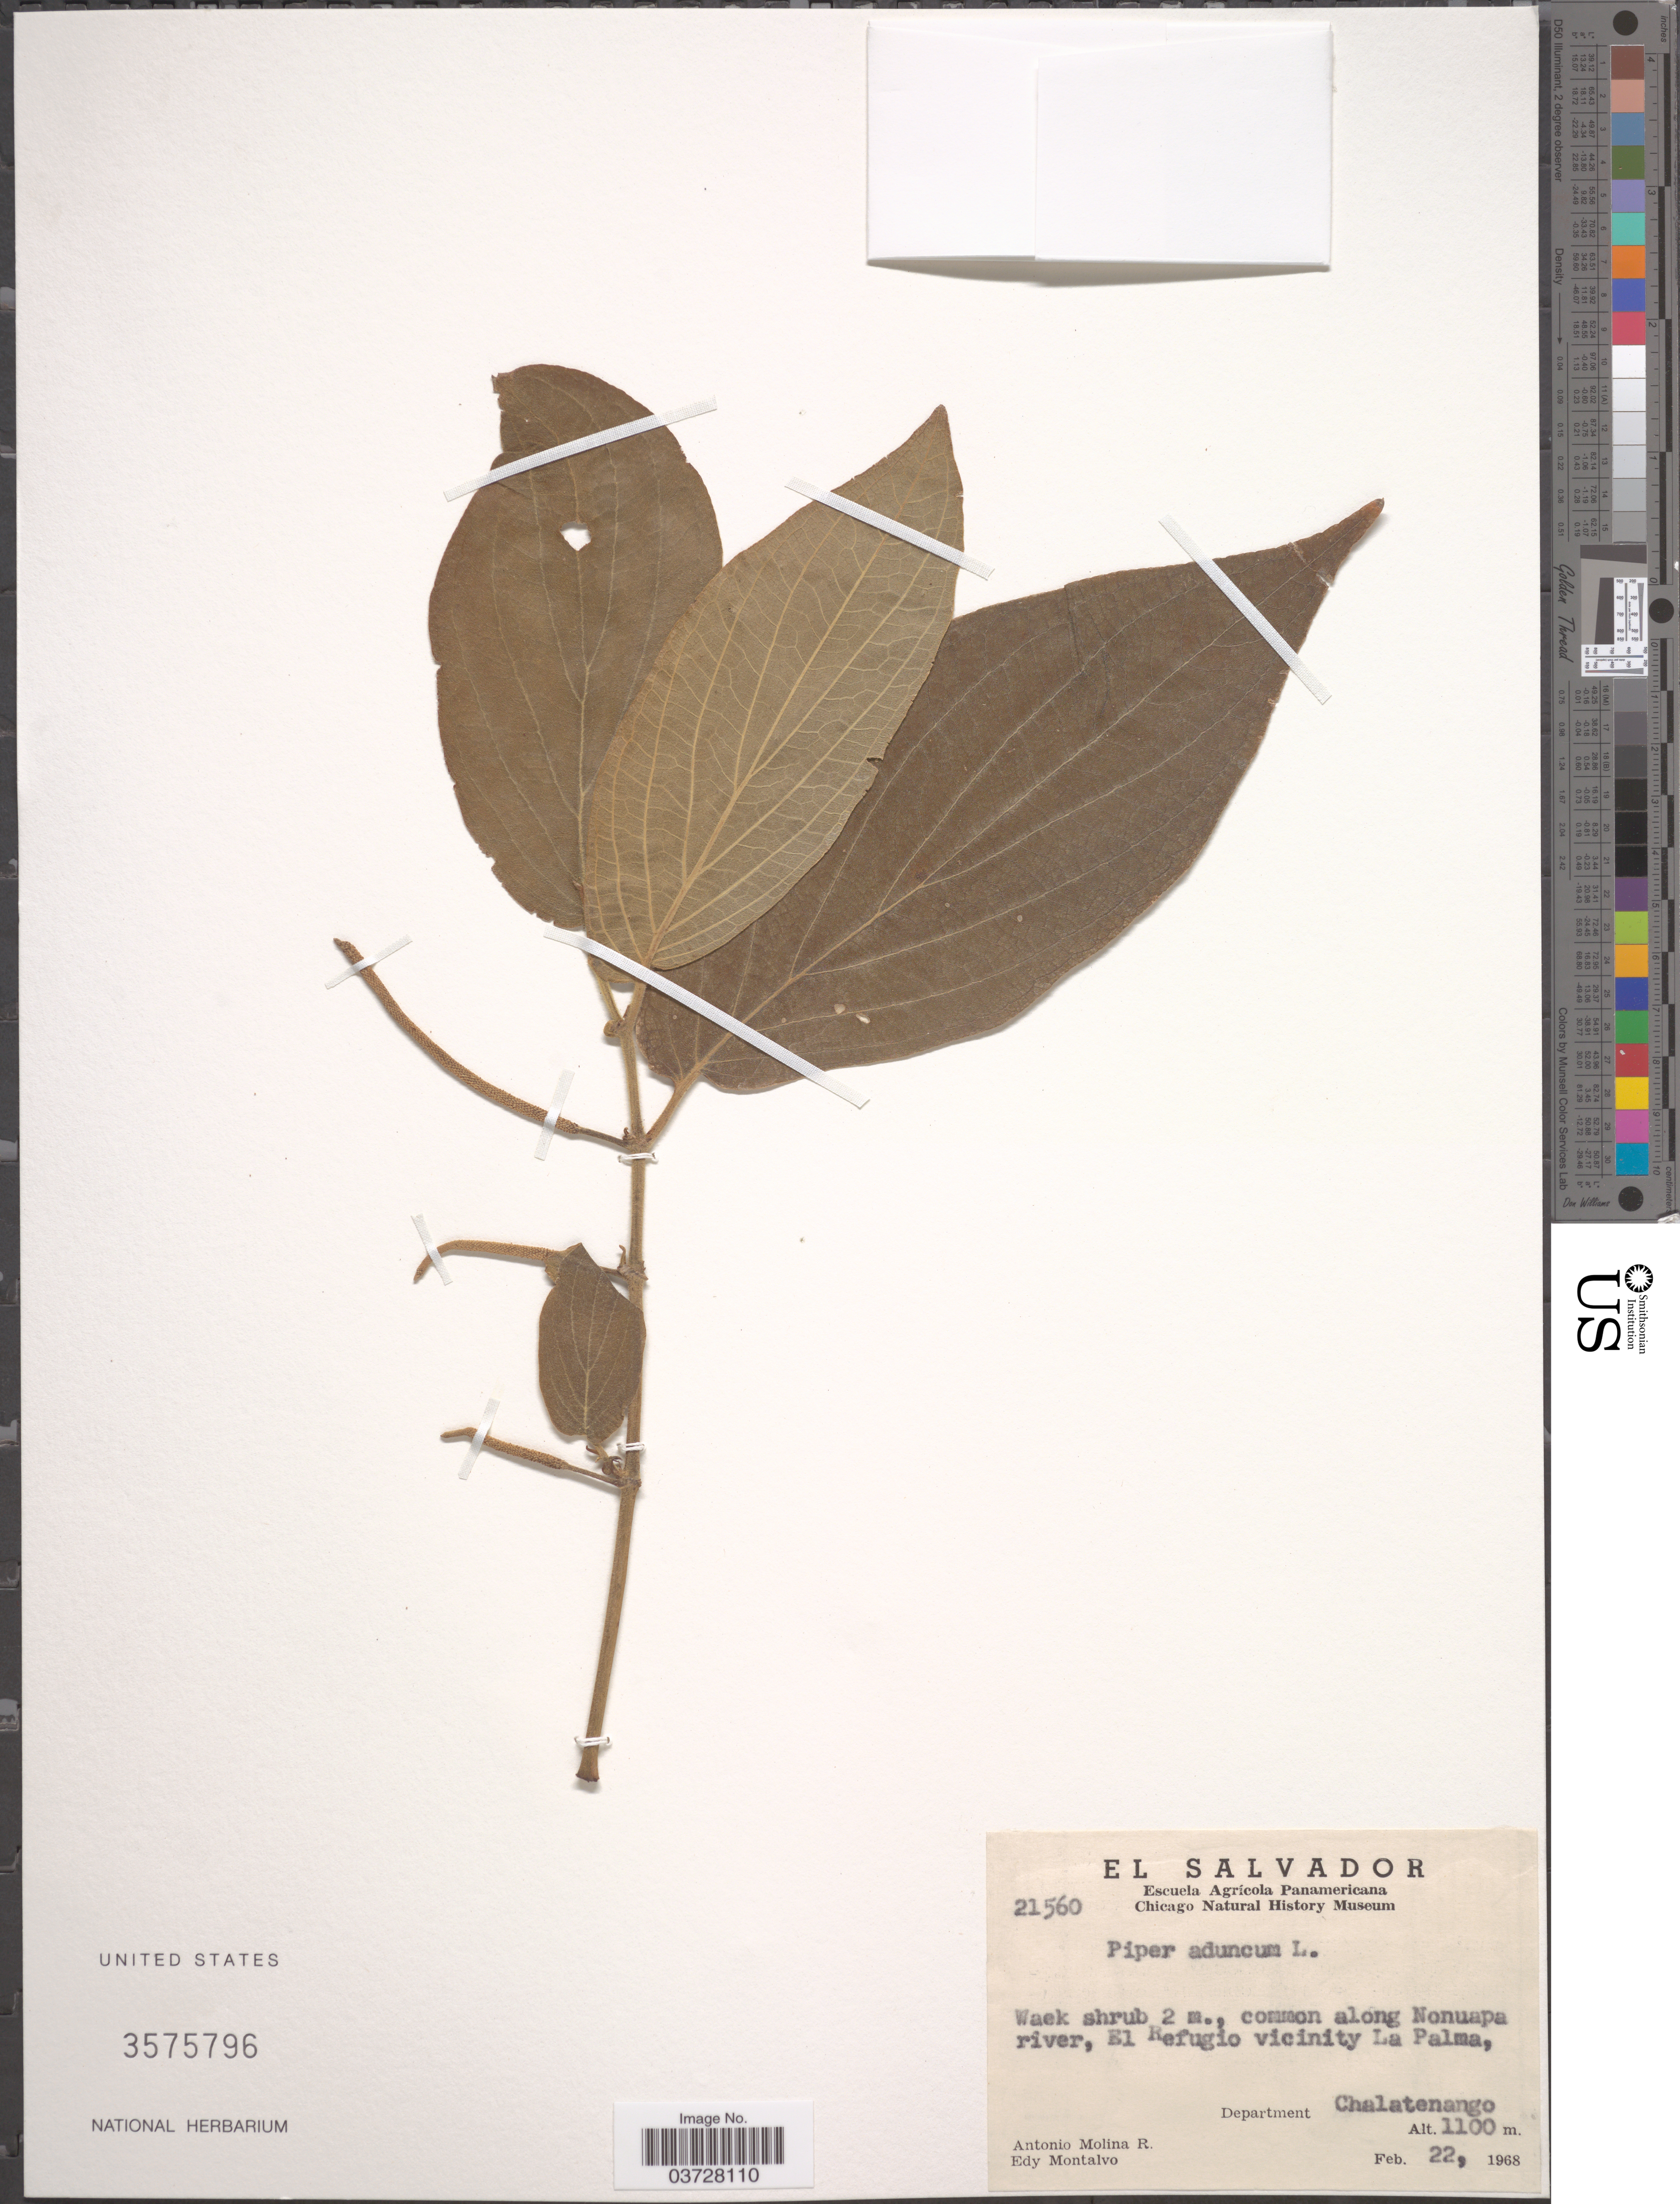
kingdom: Plantae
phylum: Tracheophyta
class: Magnoliopsida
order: Piperales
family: Piperaceae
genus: Piper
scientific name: Piper aduncum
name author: L.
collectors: A. Molina R. & E. A. Montalvo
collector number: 21560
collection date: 1968-02-22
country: El Salvador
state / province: Chalatenango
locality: Along Nonuapa river, El Refugio vicinity La Palma, Department Chalantenango.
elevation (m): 1100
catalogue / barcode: US 3575796